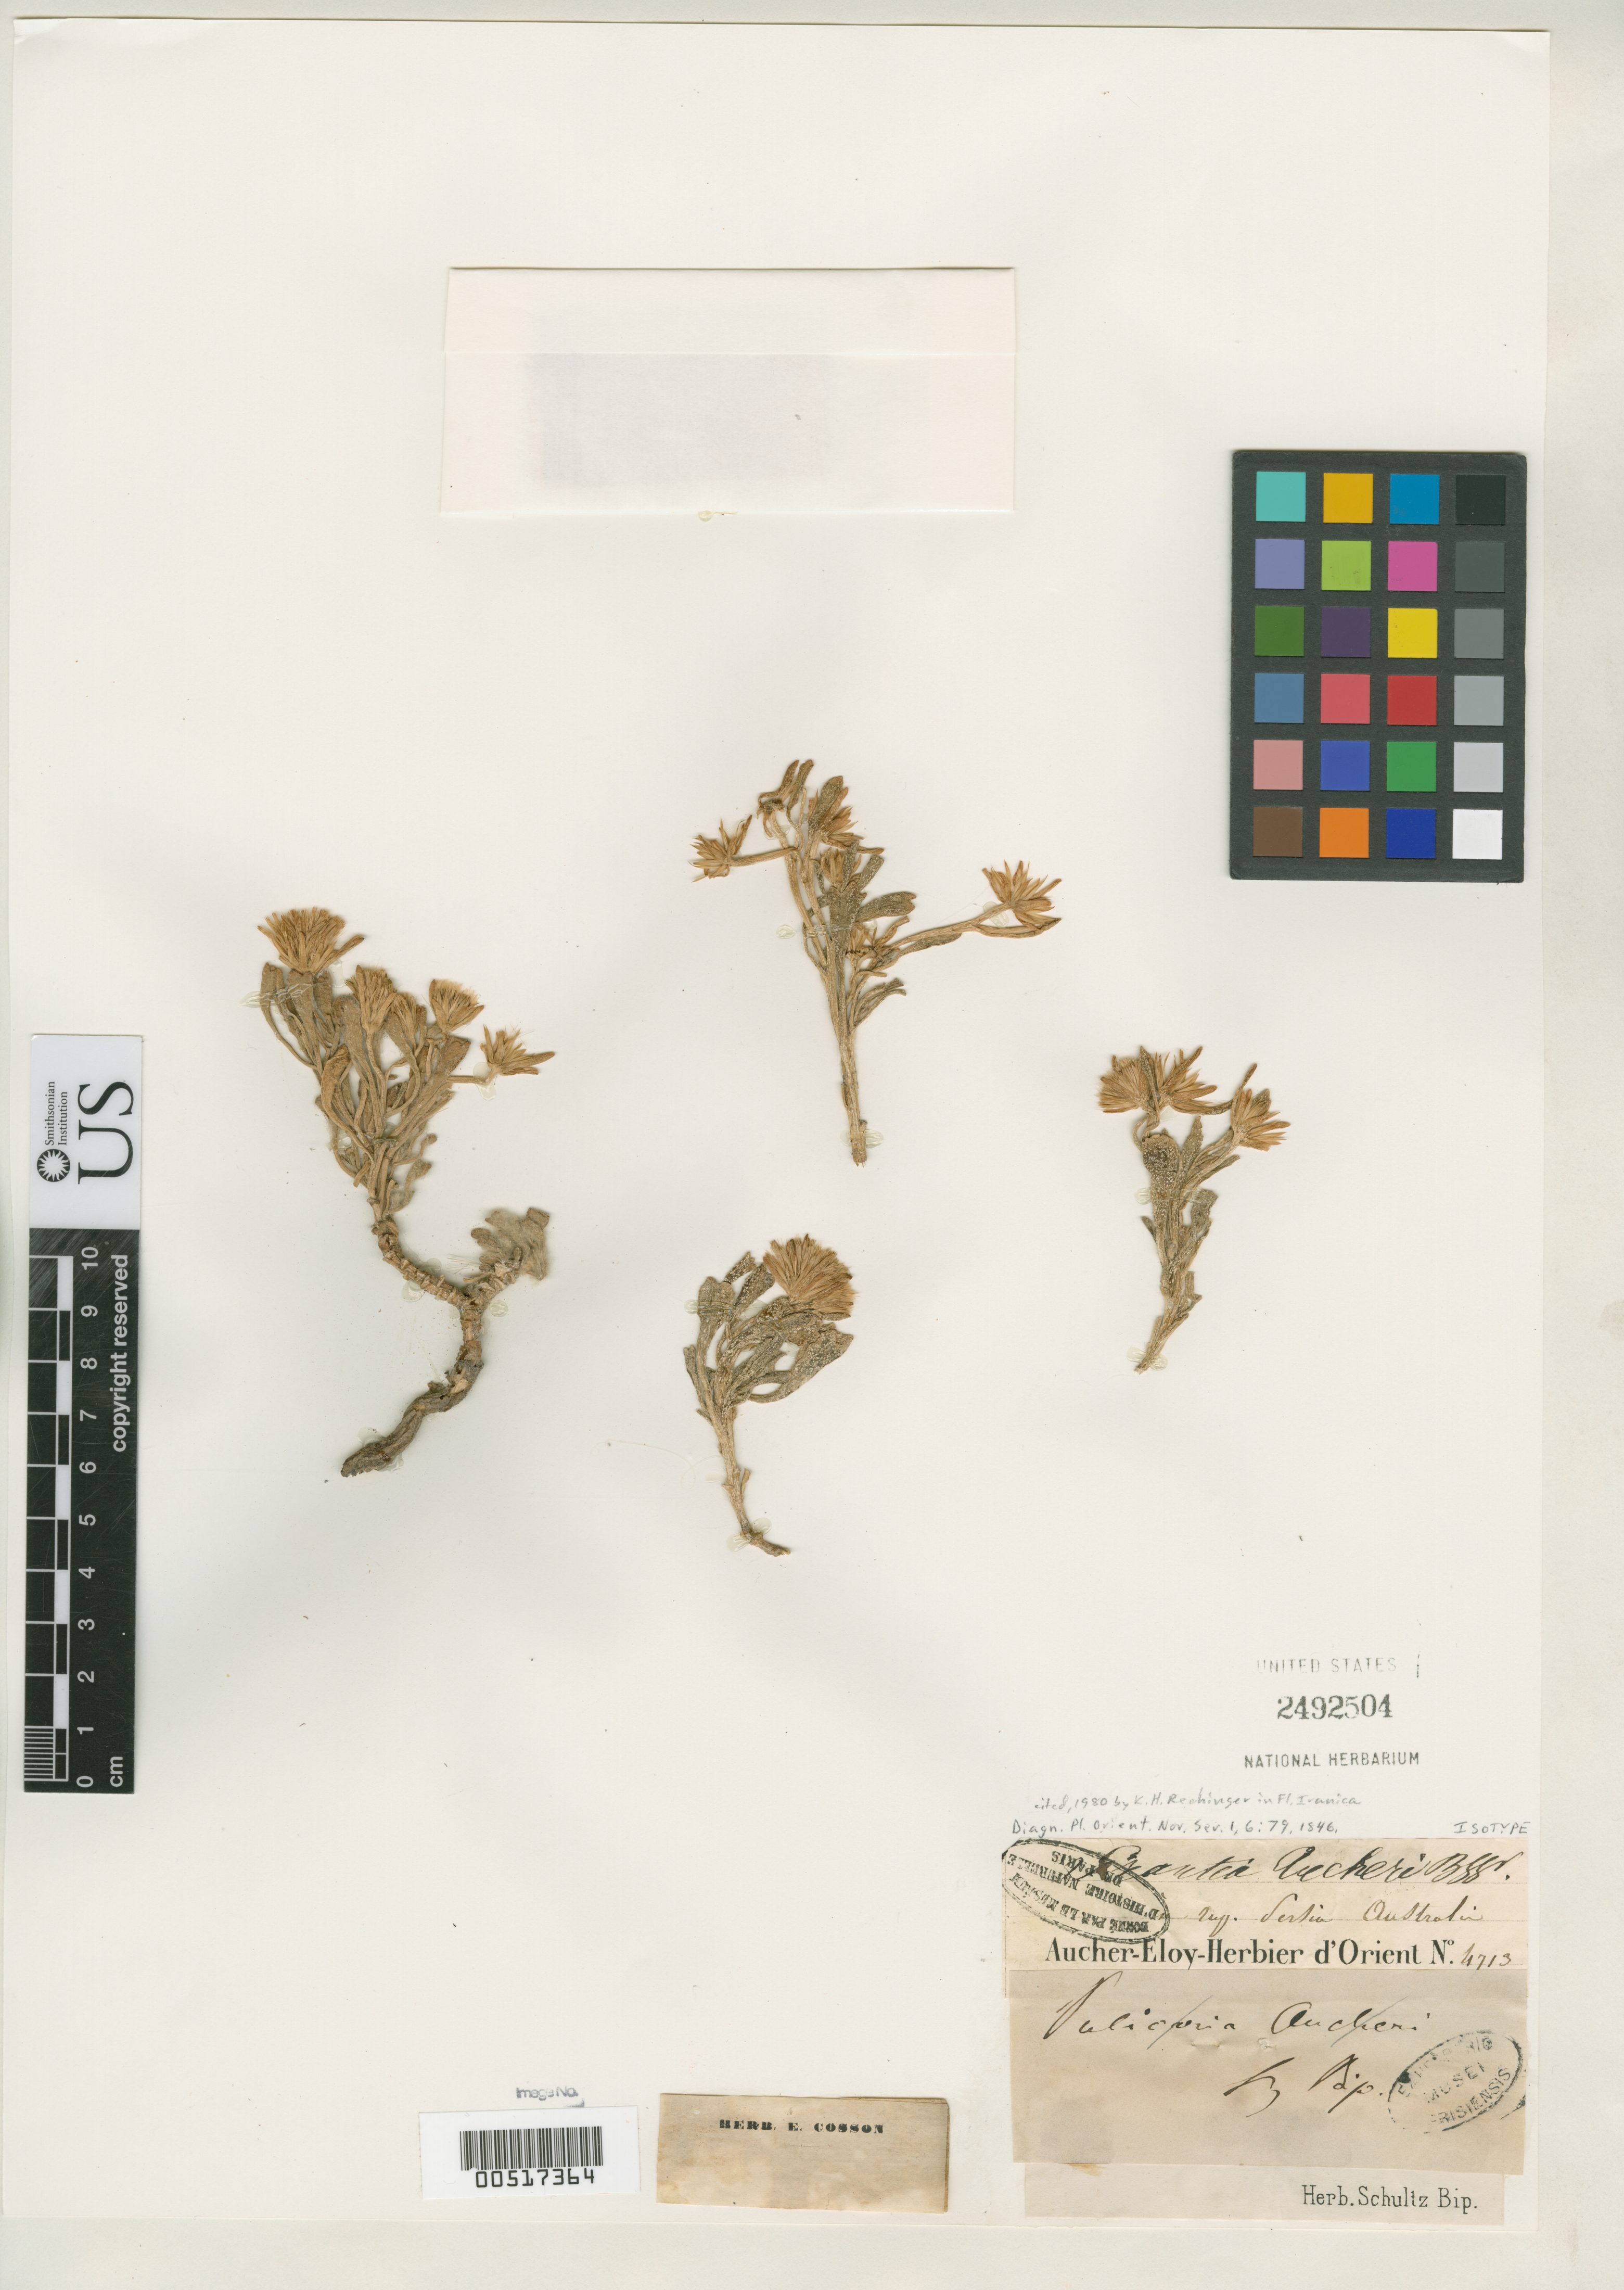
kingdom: Plantae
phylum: Tracheophyta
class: Magnoliopsida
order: Asterales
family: Asteraceae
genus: Grantia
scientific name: Grantia aucheri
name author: Boiss.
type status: Isotype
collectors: P. Aucher-Éloy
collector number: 4713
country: Iran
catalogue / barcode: US 2492504